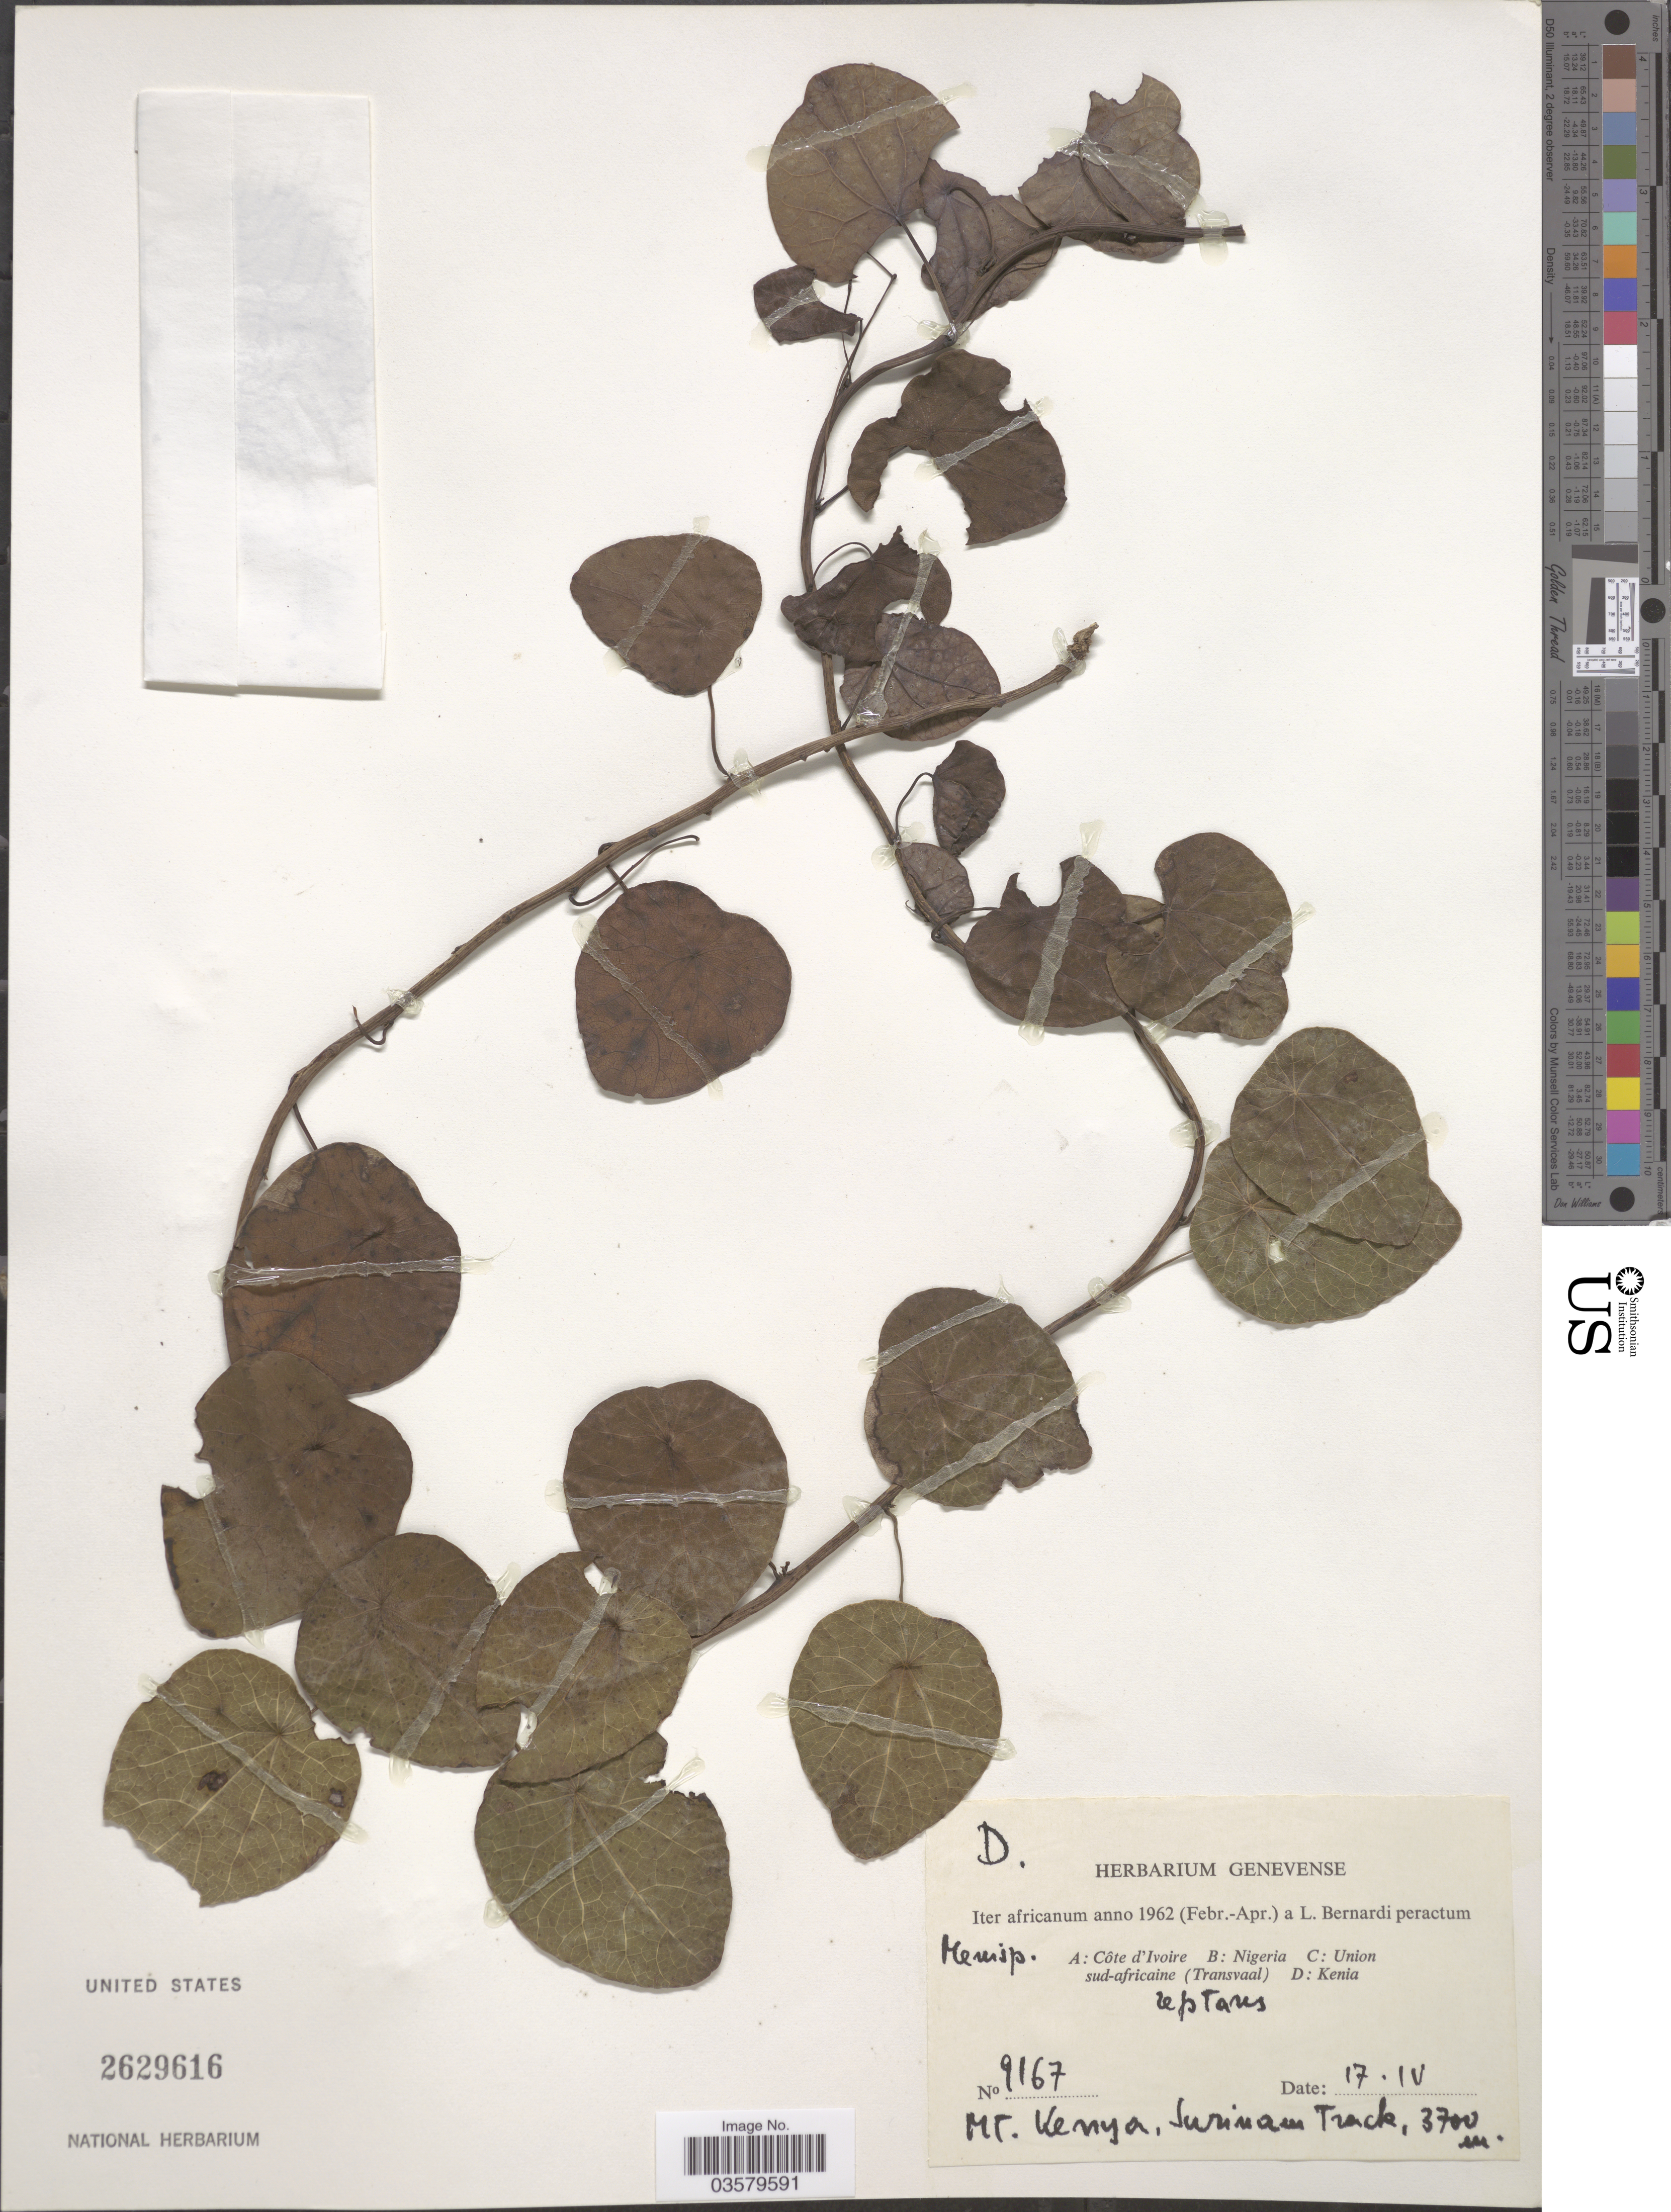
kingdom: Plantae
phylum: Tracheophyta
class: Magnoliopsida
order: Ranunculales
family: Menispermaceae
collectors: L. Bernardi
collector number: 9167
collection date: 1962-04-17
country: Kenya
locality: Mt. Kenya, Surinam Track.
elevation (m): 3700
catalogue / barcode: US 2629616